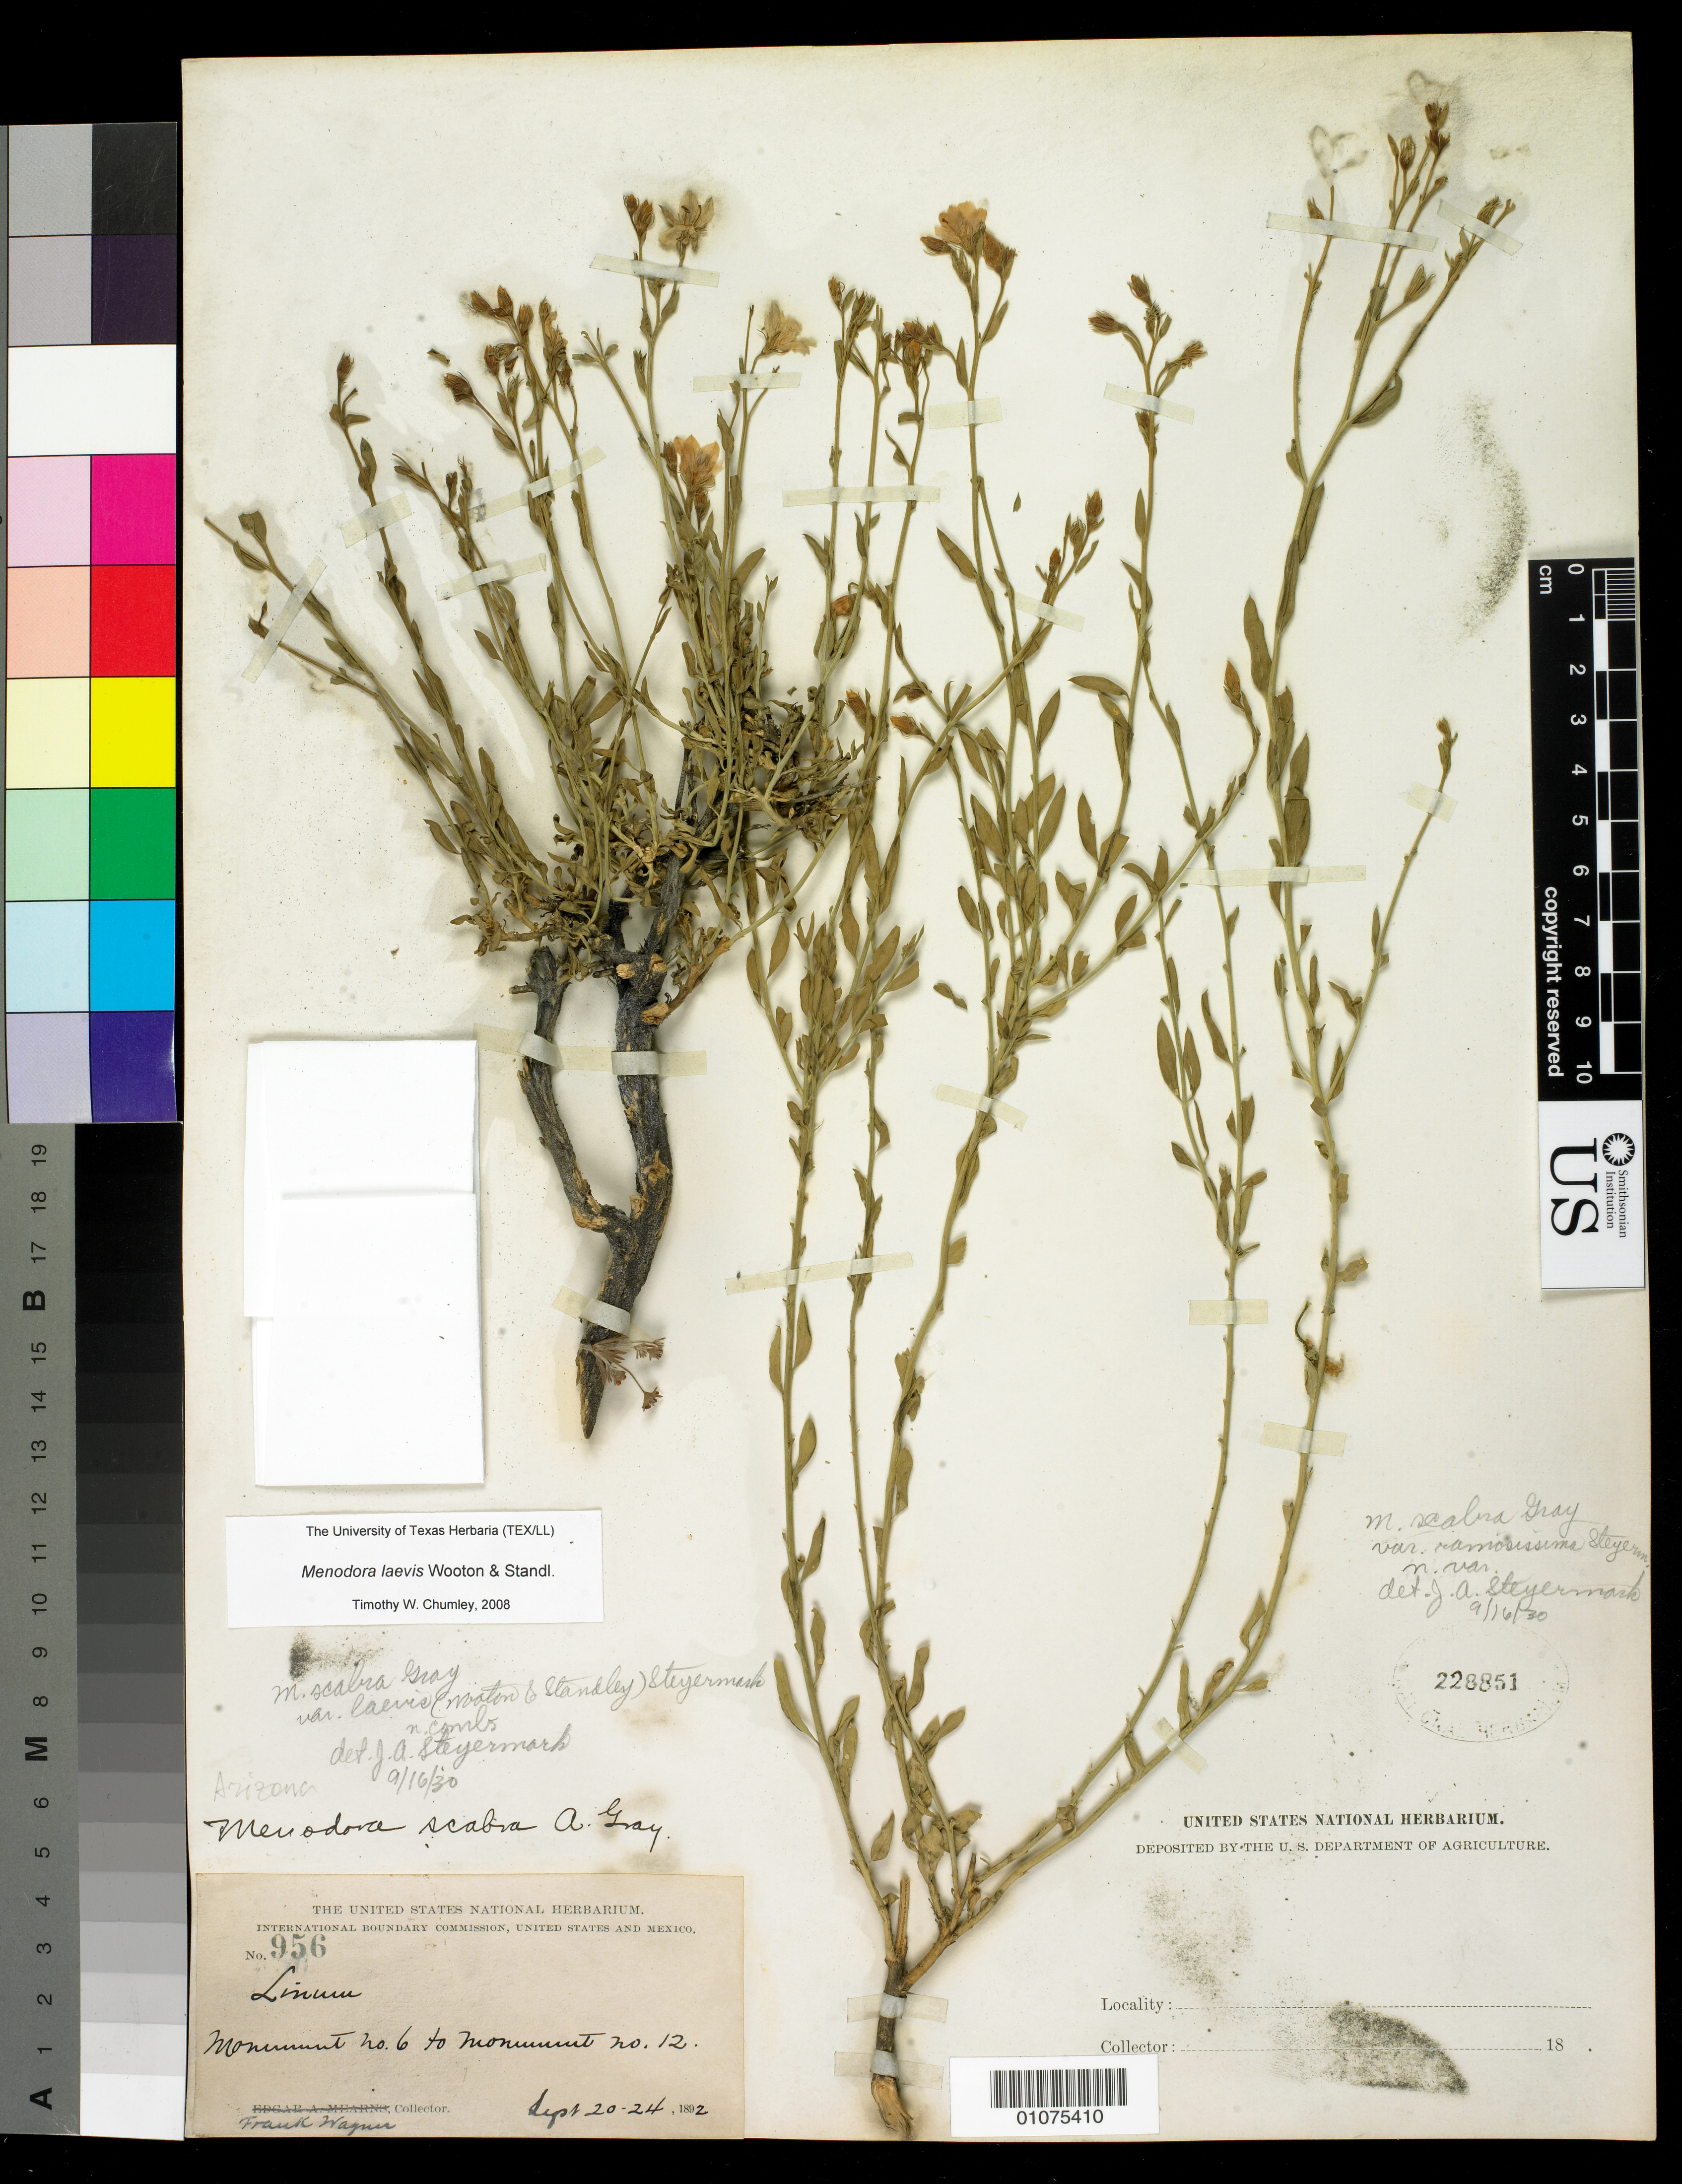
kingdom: Plantae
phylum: Tracheophyta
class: Magnoliopsida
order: Lamiales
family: Oleaceae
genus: Menodora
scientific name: Menodora laevis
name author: Wooton & Standl.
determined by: Chumley, T. W., (TEX)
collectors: F. Wagner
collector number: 956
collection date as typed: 20 Sep 1892 to 24 Sep 1892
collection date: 1892-09-20/1892-09-24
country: United States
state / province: Arizona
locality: Monument #6 to Monument #12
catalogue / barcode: US 228851